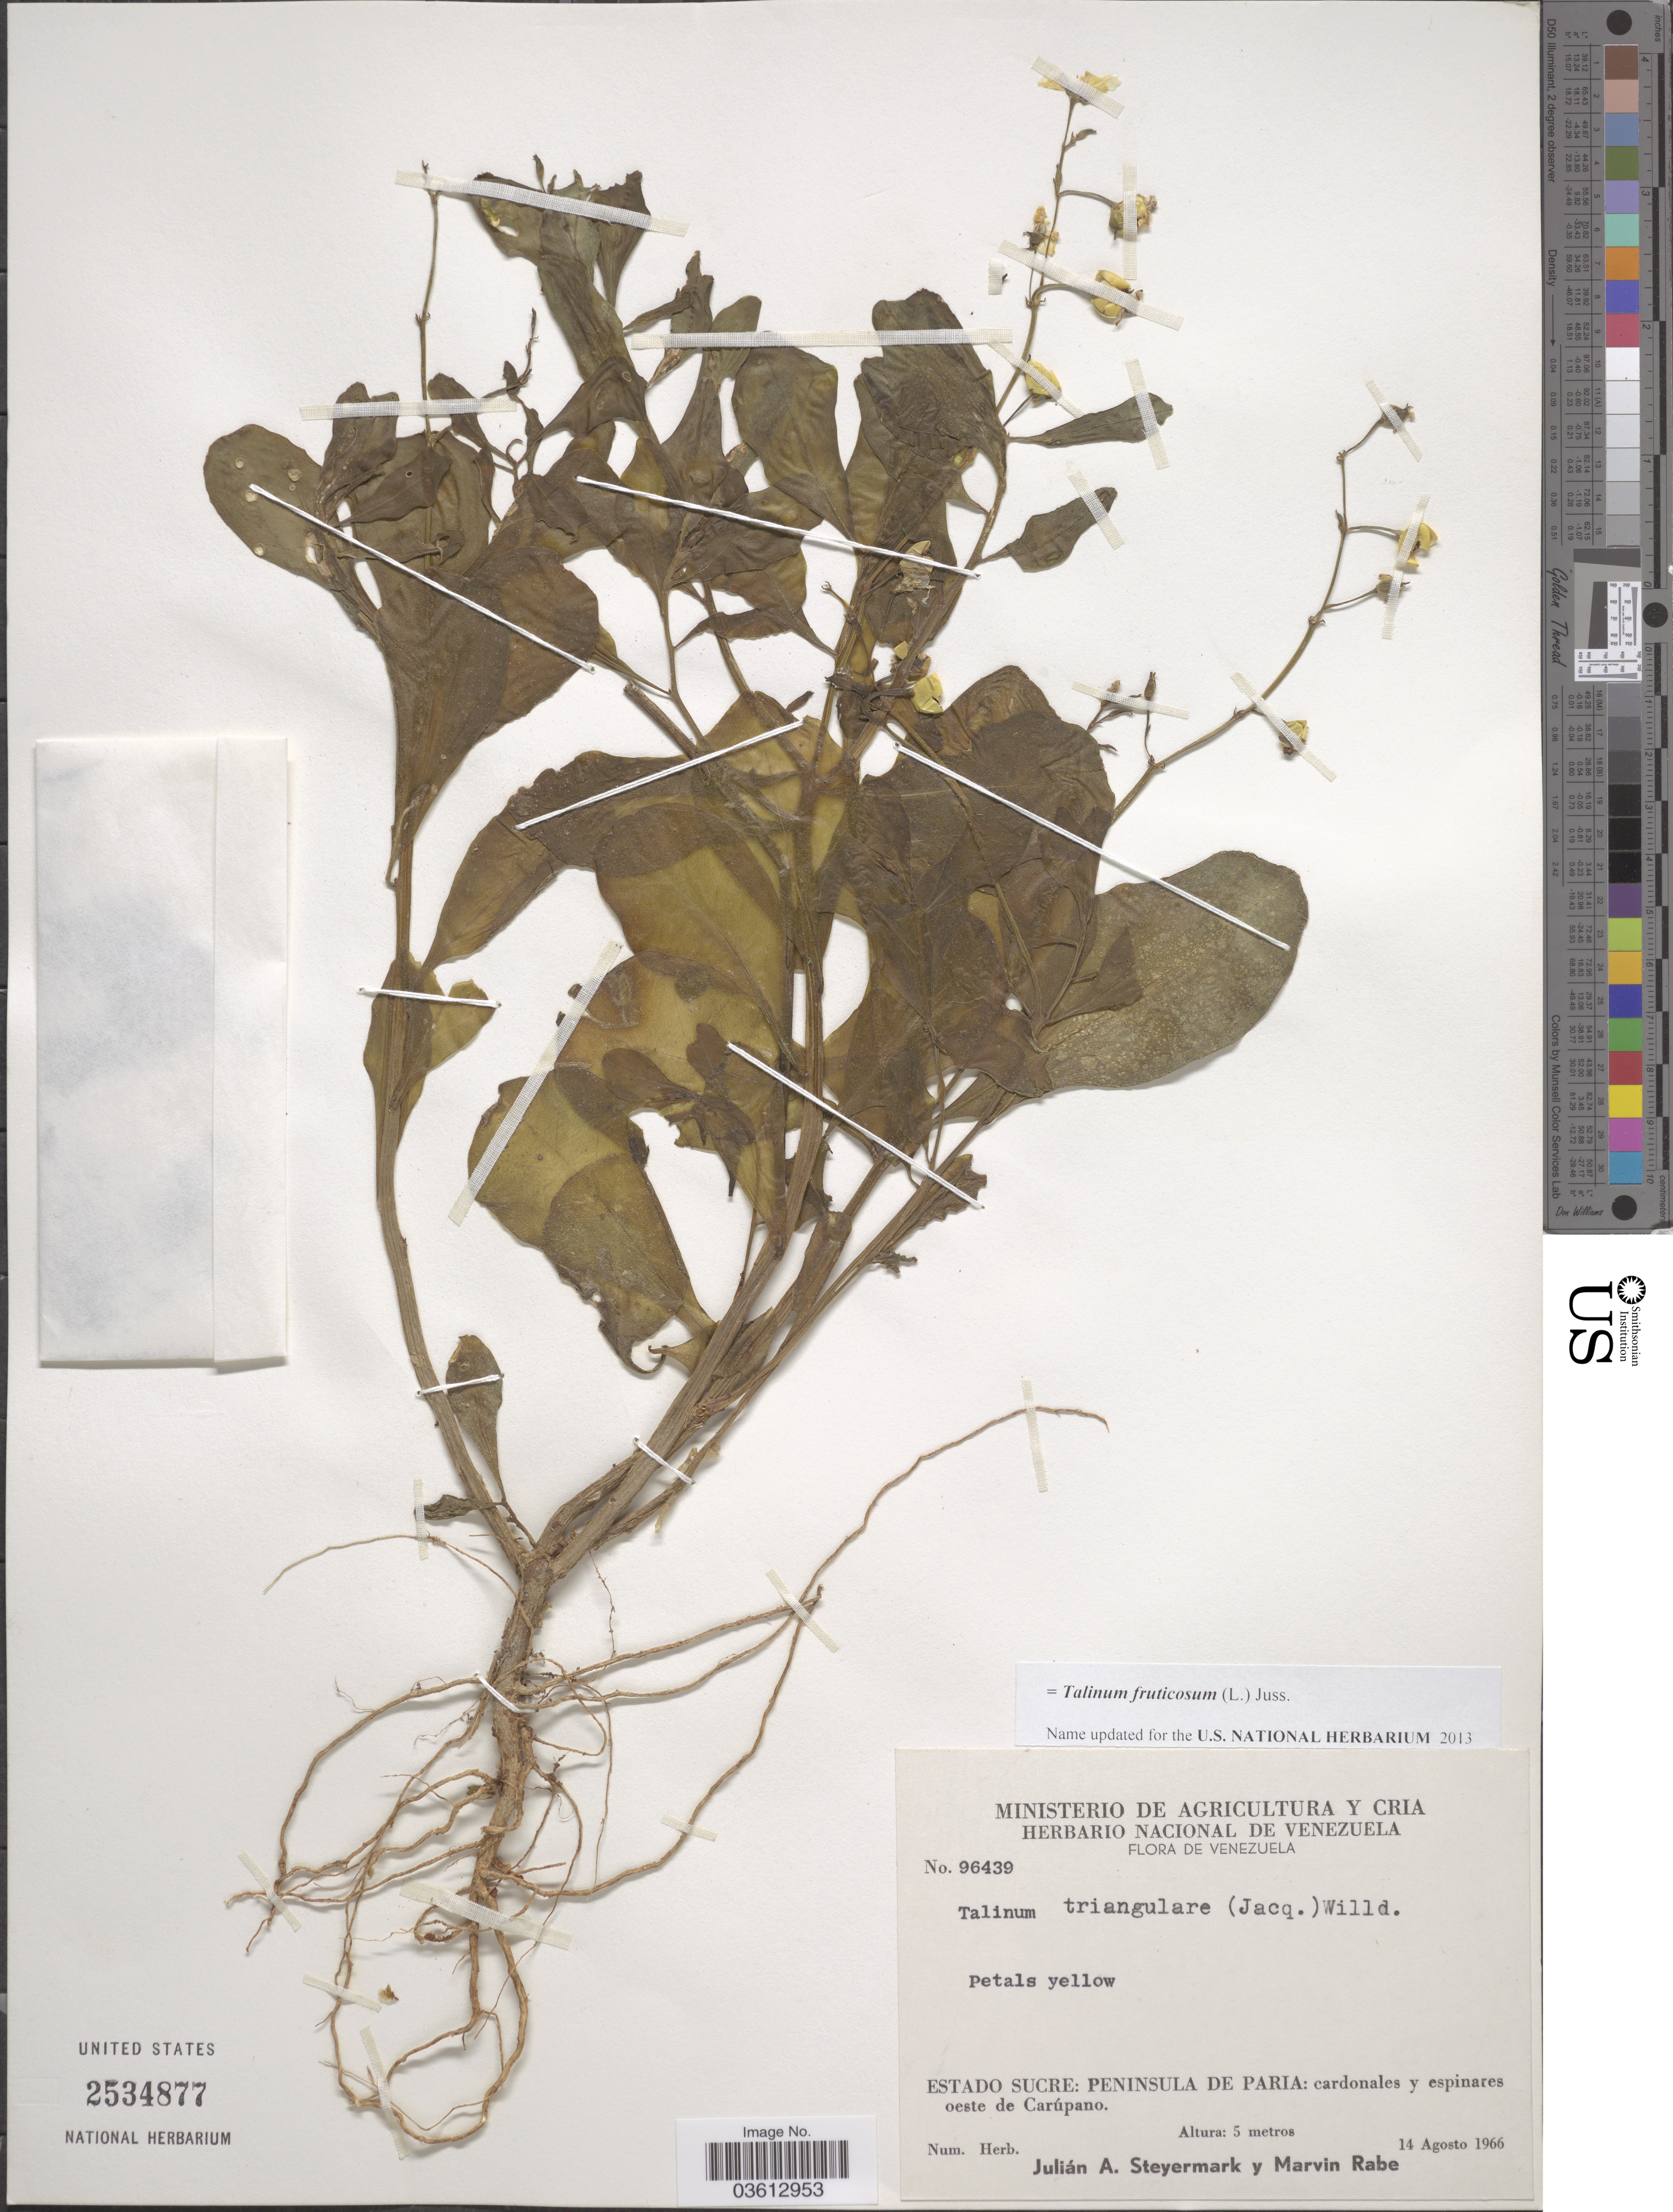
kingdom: Plantae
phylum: Tracheophyta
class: Magnoliopsida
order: Caryophyllales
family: Talinaceae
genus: Talinum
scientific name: Talinum fruticosum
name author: (L.) Juss.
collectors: J. Steyermark & M. Rabe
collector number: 96439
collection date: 1966-08-14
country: Venezuela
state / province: Sucre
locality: Peninsula de Paria: cardonales y espinares oeste de Carúpano.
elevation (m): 5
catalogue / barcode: US 2534877